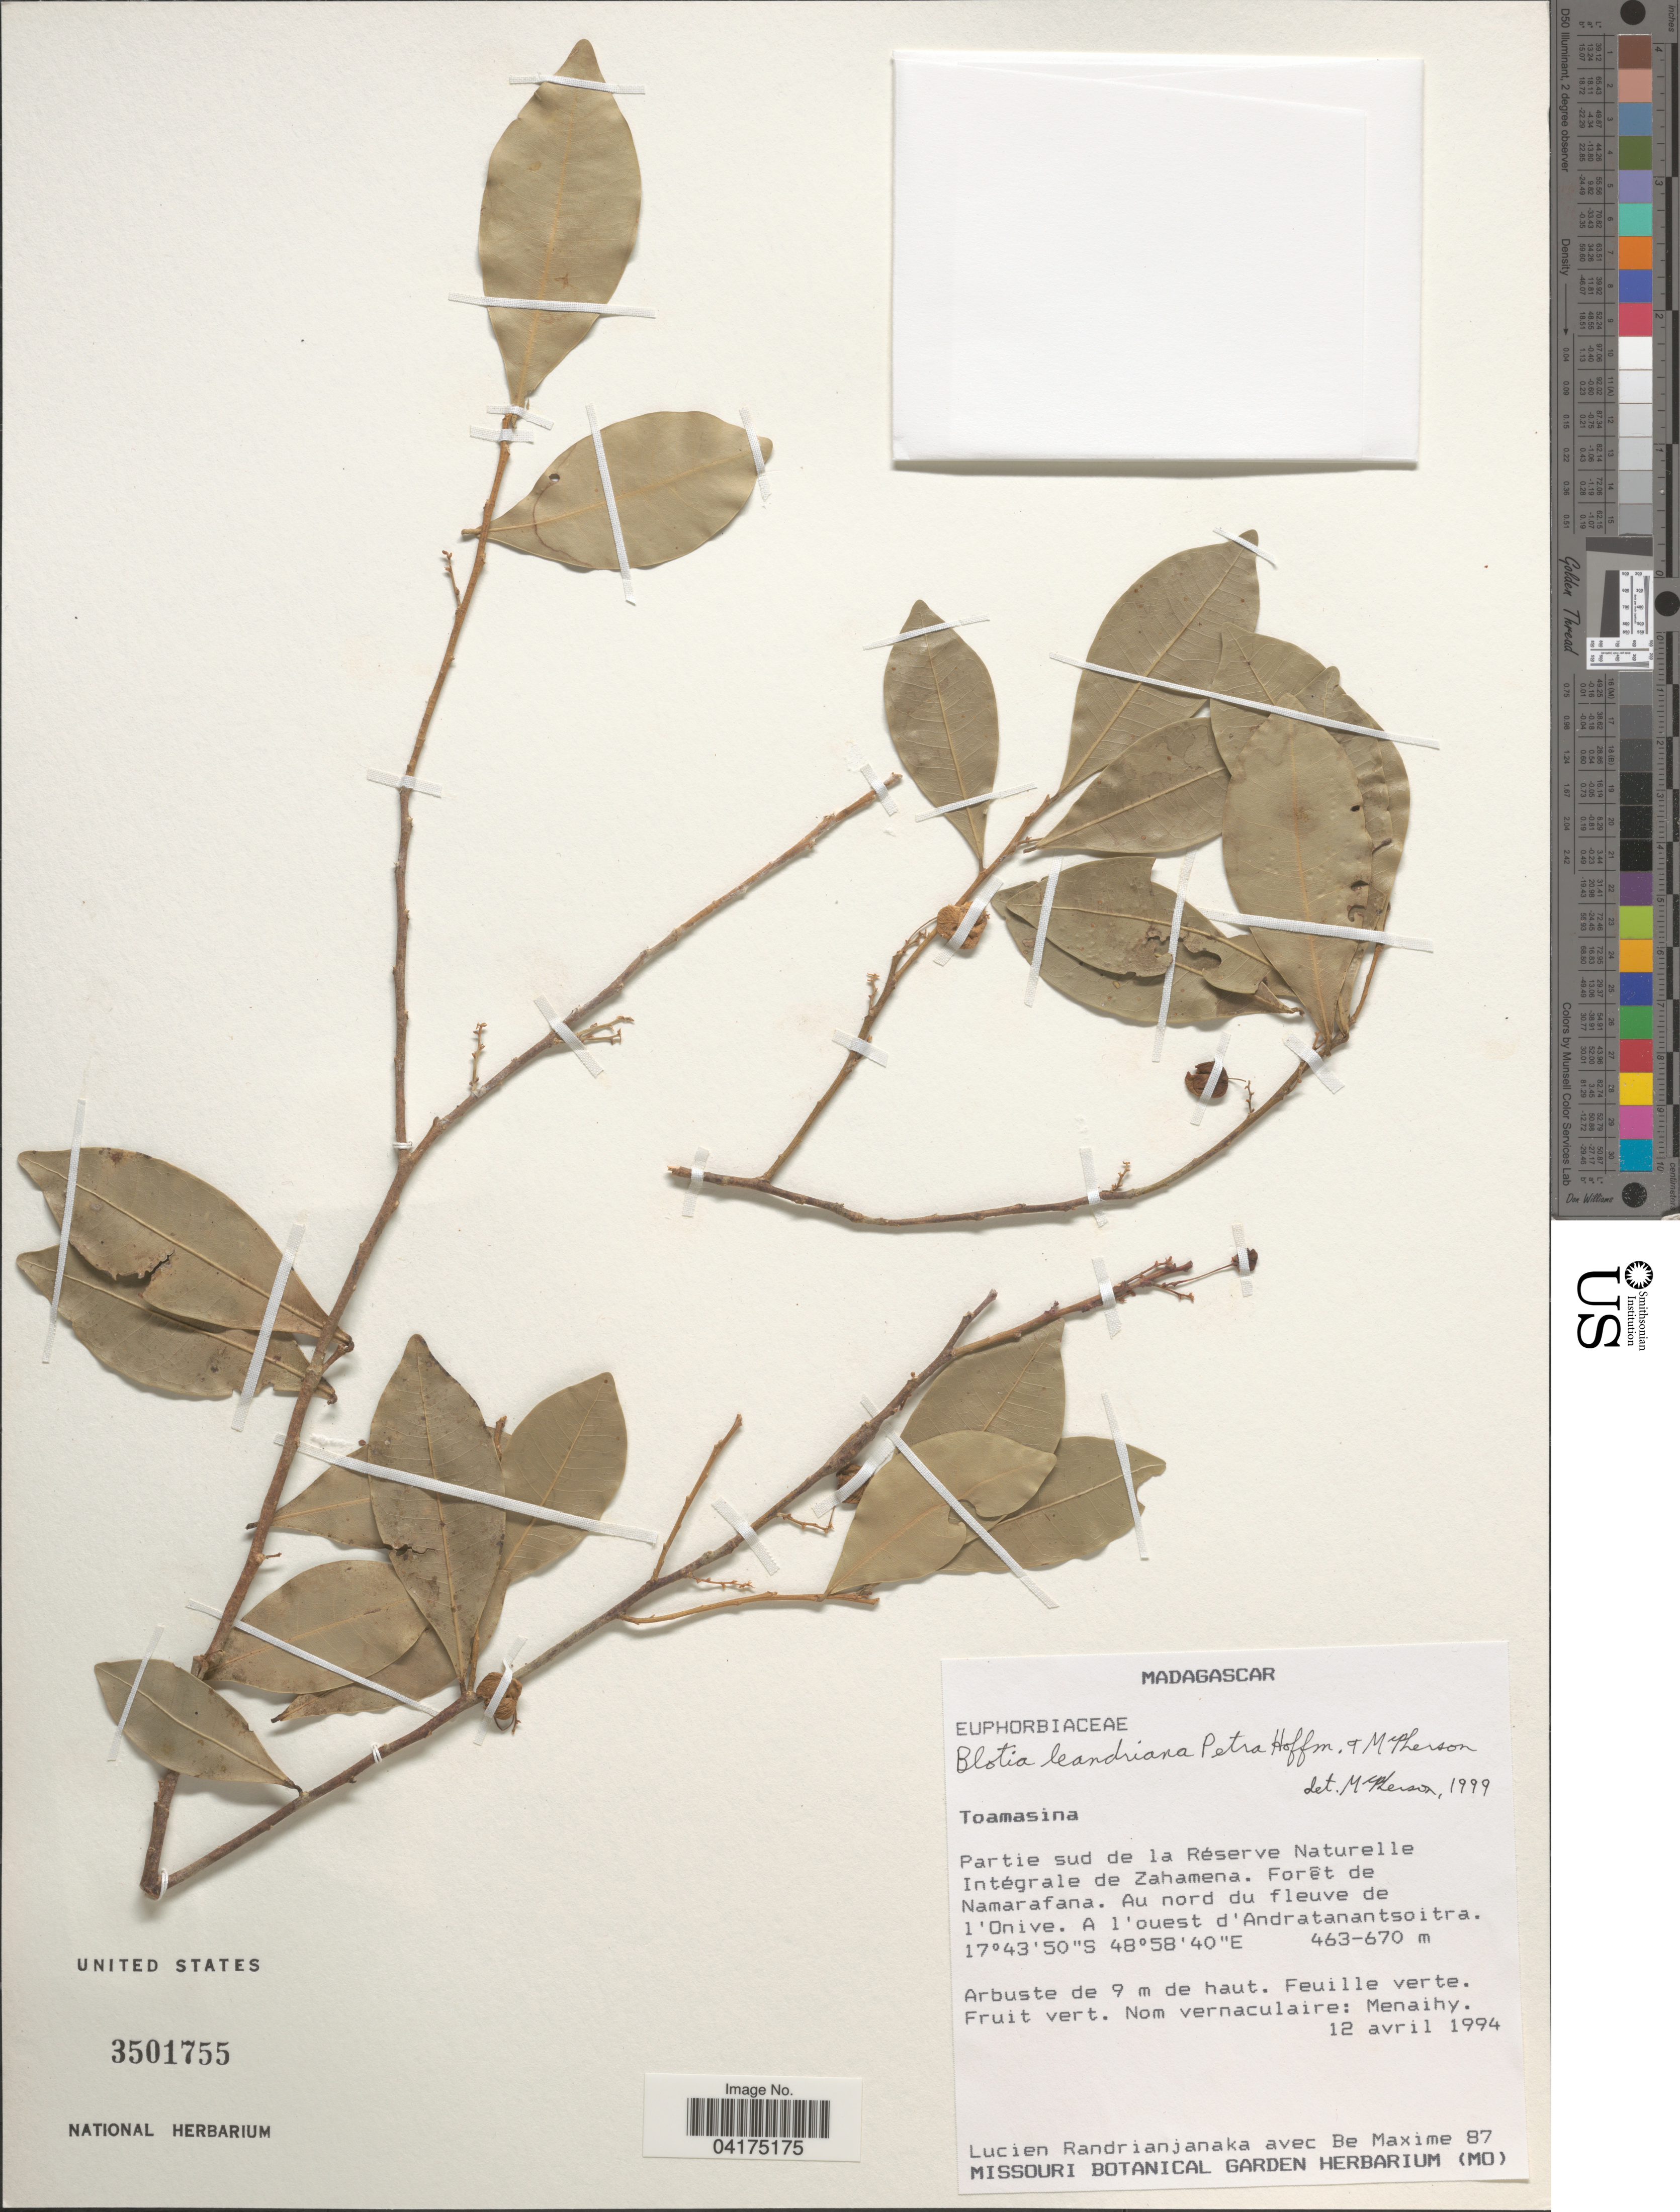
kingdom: Plantae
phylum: Tracheophyta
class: Magnoliopsida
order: Malpighiales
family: Phyllanthaceae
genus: Blotia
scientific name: Blotia leandriana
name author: Petra Hoffm. & McPherson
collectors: L. Randrianjanaka & B. Maxime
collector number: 87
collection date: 1994-04-12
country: Madagascar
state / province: Analanjirofo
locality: Partie su de la Réserve Naturelle Intégrale de Zahamena. Forêt de Namarafana. Au nord du fleuve de l'Onive. A l'ouest d'Andratanantsoitra.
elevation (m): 463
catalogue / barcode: US 3501755